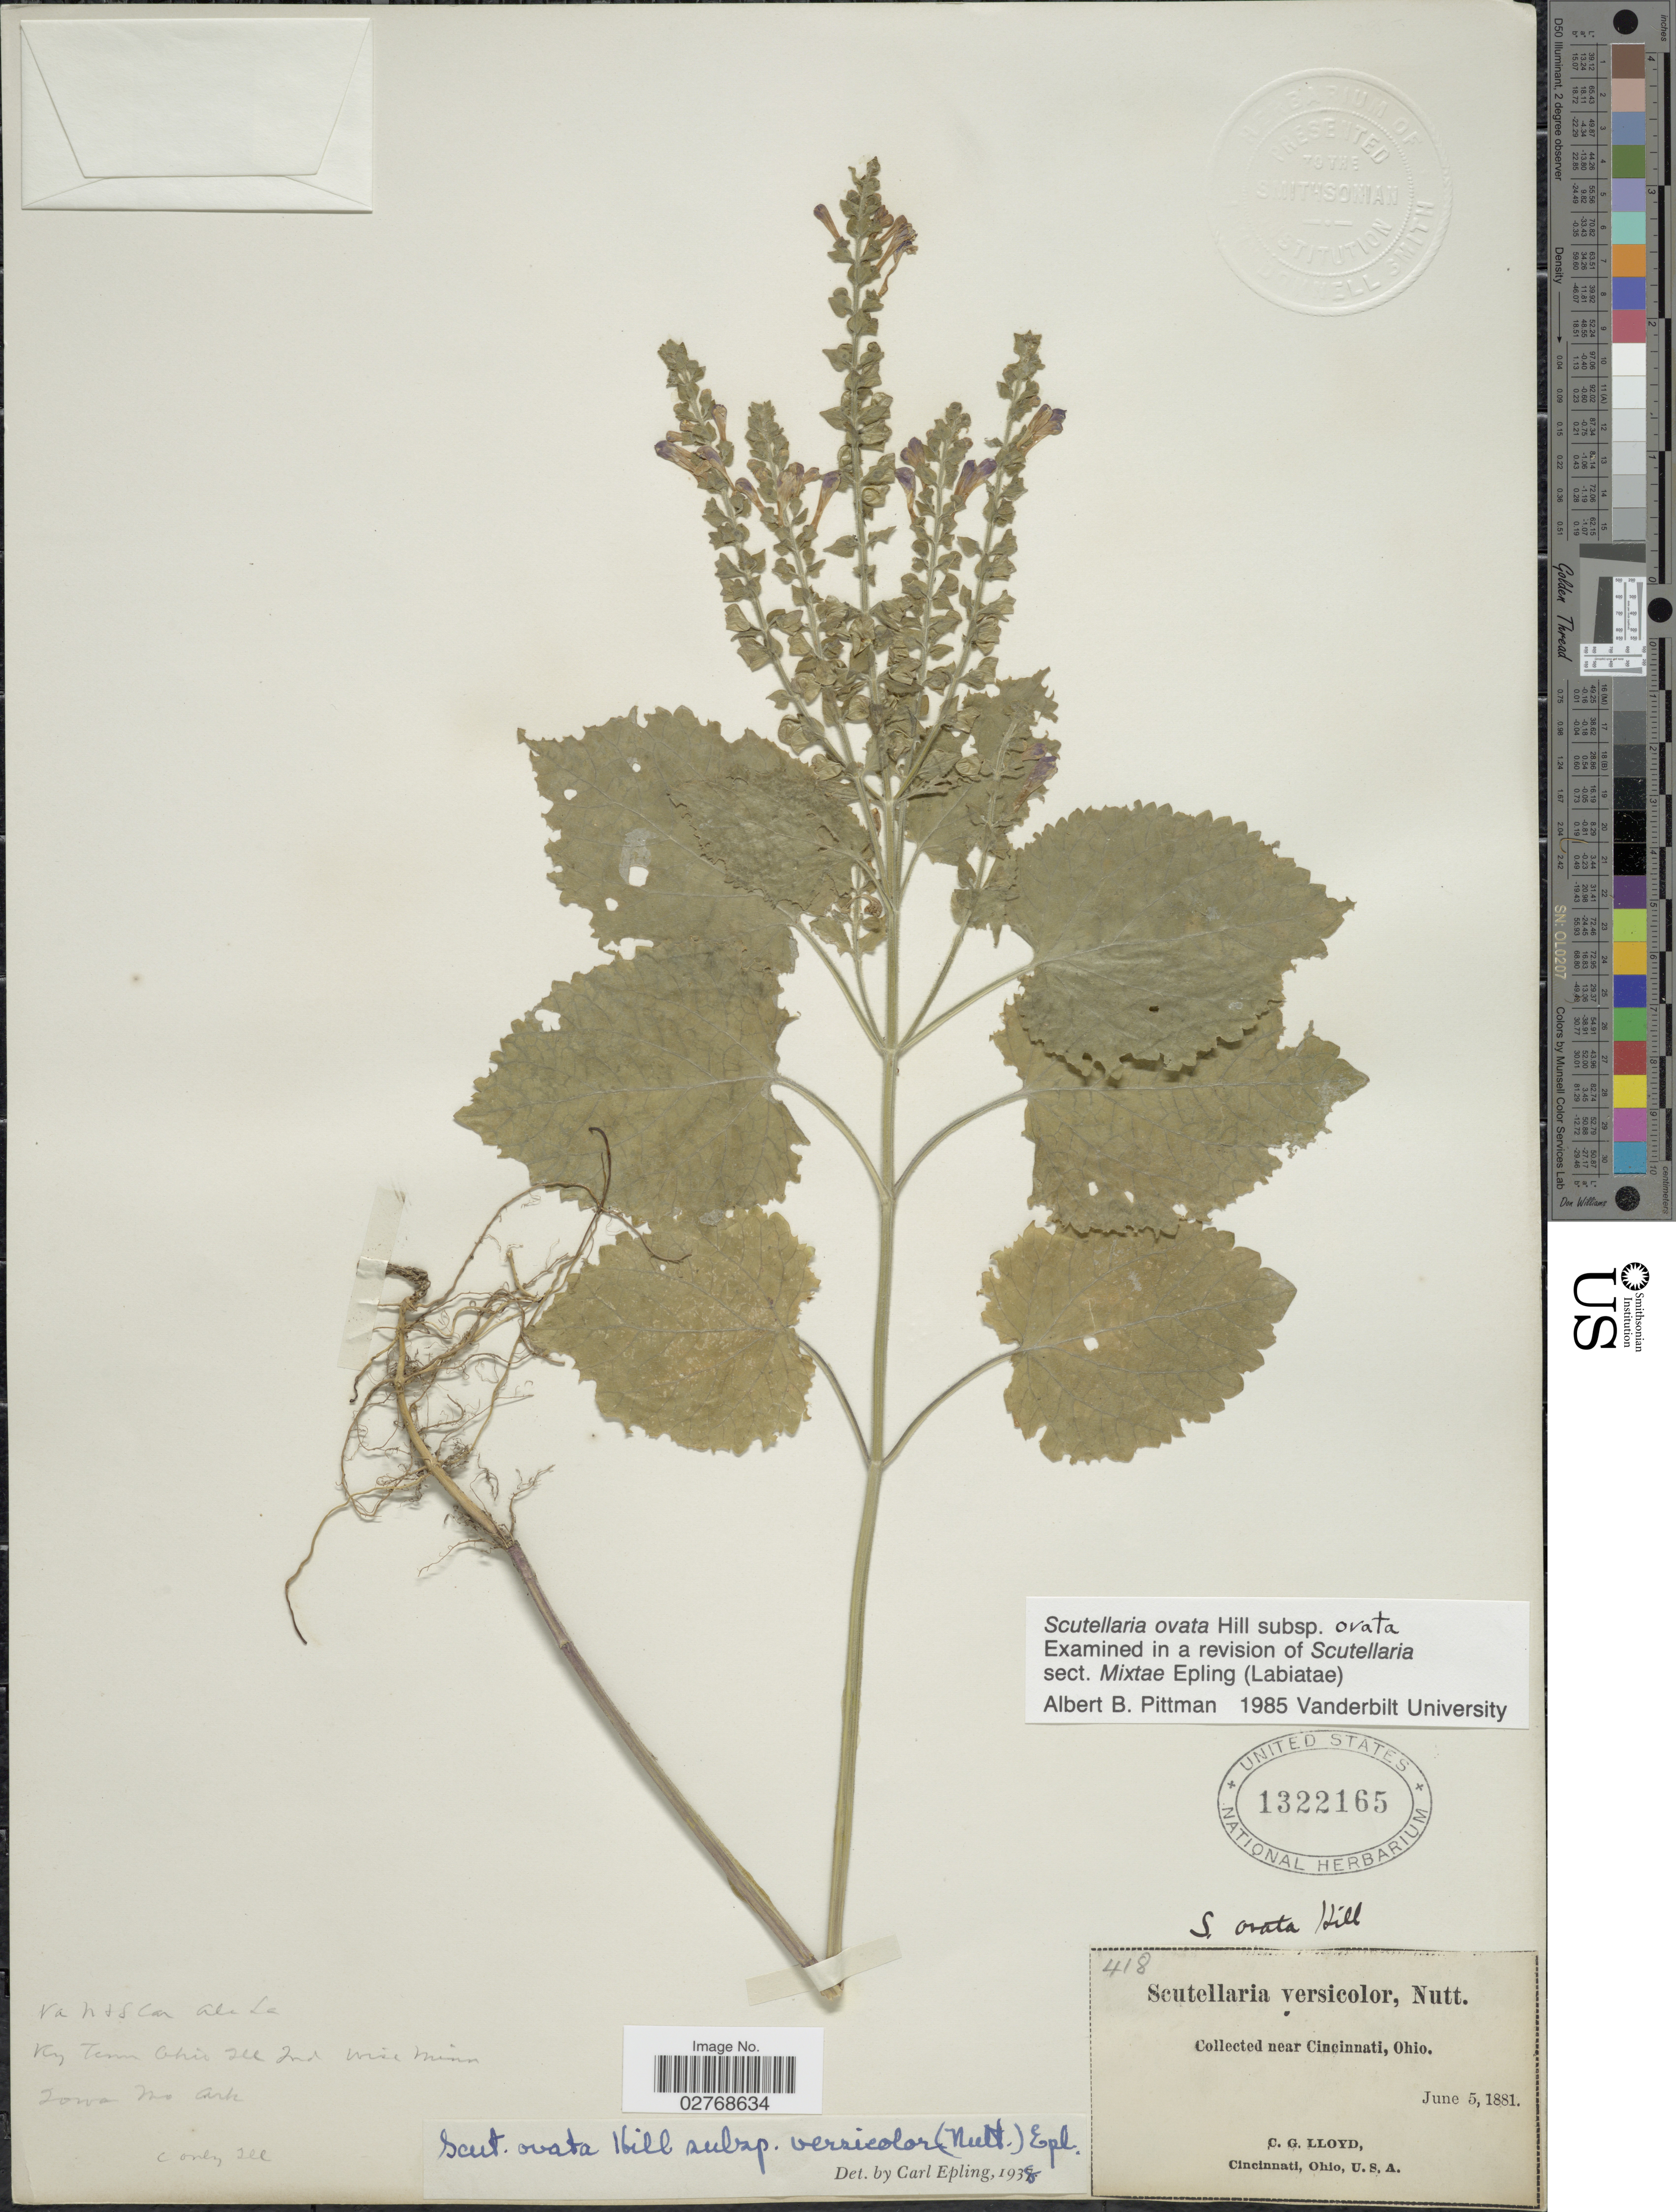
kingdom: Plantae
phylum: Tracheophyta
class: Magnoliopsida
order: Lamiales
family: Lamiaceae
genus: Scutellaria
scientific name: Scutellaria ovata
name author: Hill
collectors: C. G. Lloyd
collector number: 418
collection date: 1881-06-05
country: United States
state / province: Ohio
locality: Near Cincinnati.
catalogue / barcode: US 1322165